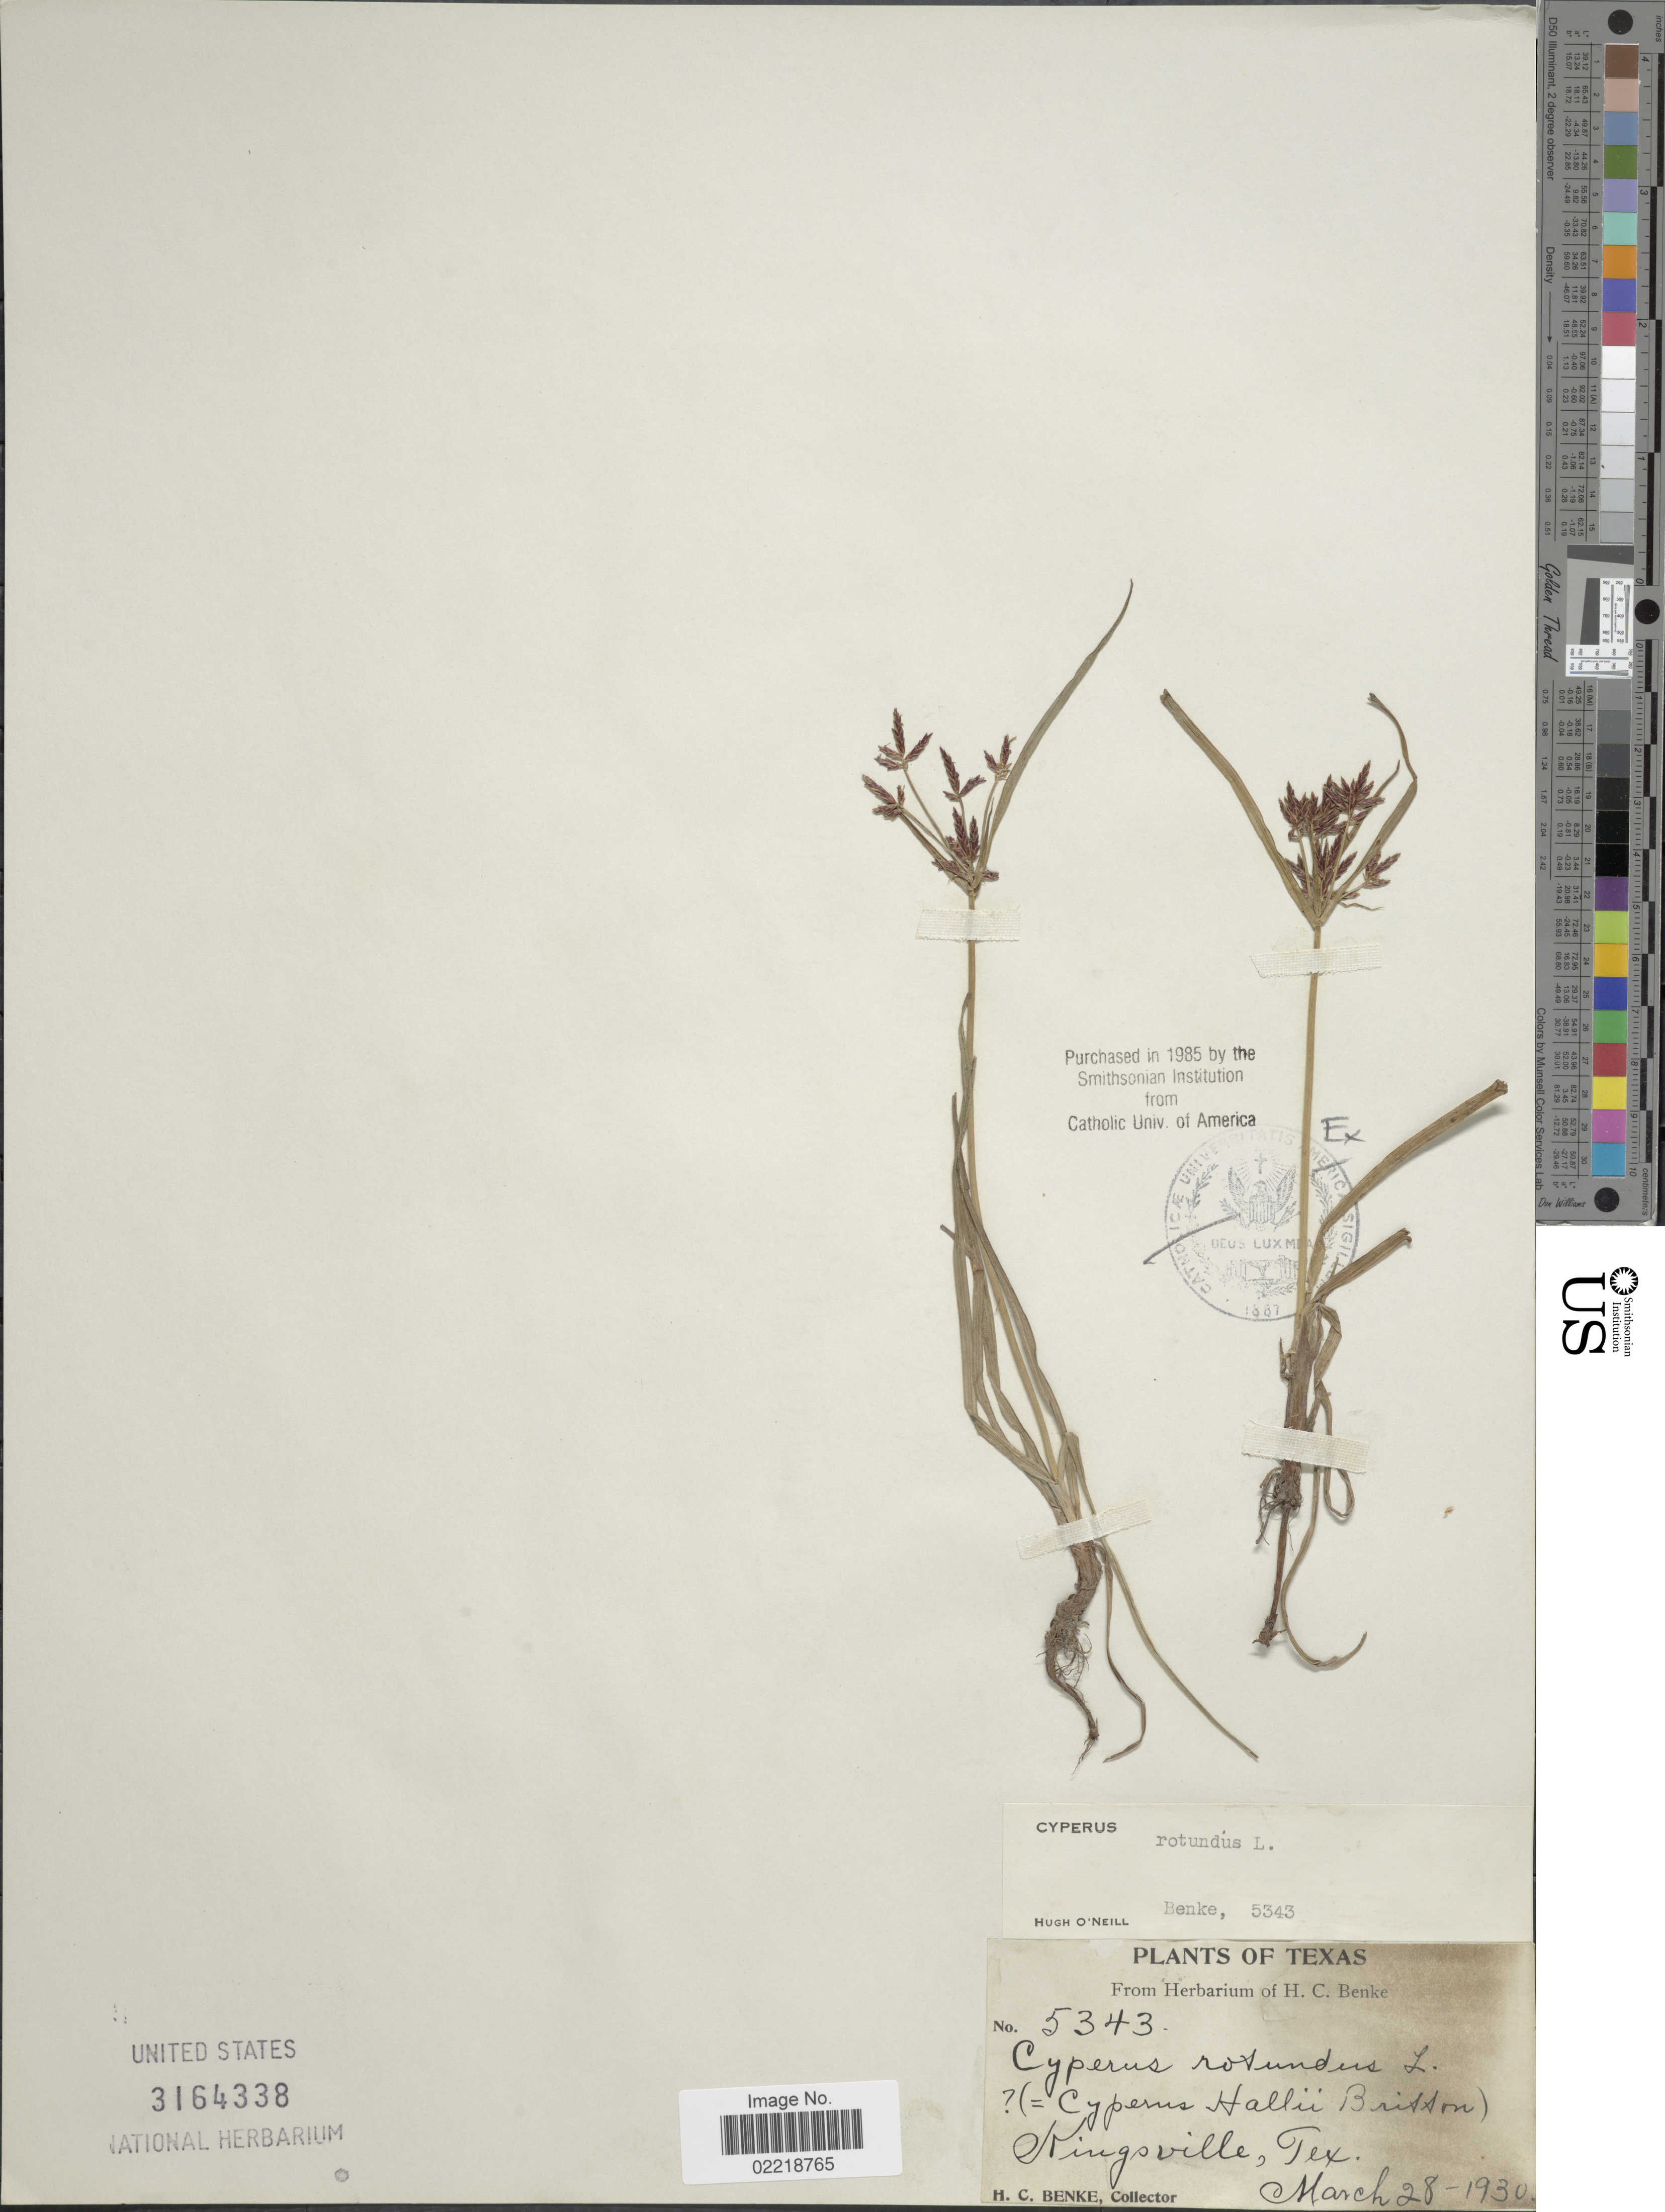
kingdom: Plantae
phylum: Tracheophyta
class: Liliopsida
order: Poales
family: Cyperaceae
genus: Cyperus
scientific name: Cyperus rotundus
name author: L.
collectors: H. Benke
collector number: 5343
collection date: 1930-03-28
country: United States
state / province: Texas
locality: Kingsville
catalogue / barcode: US 3164338